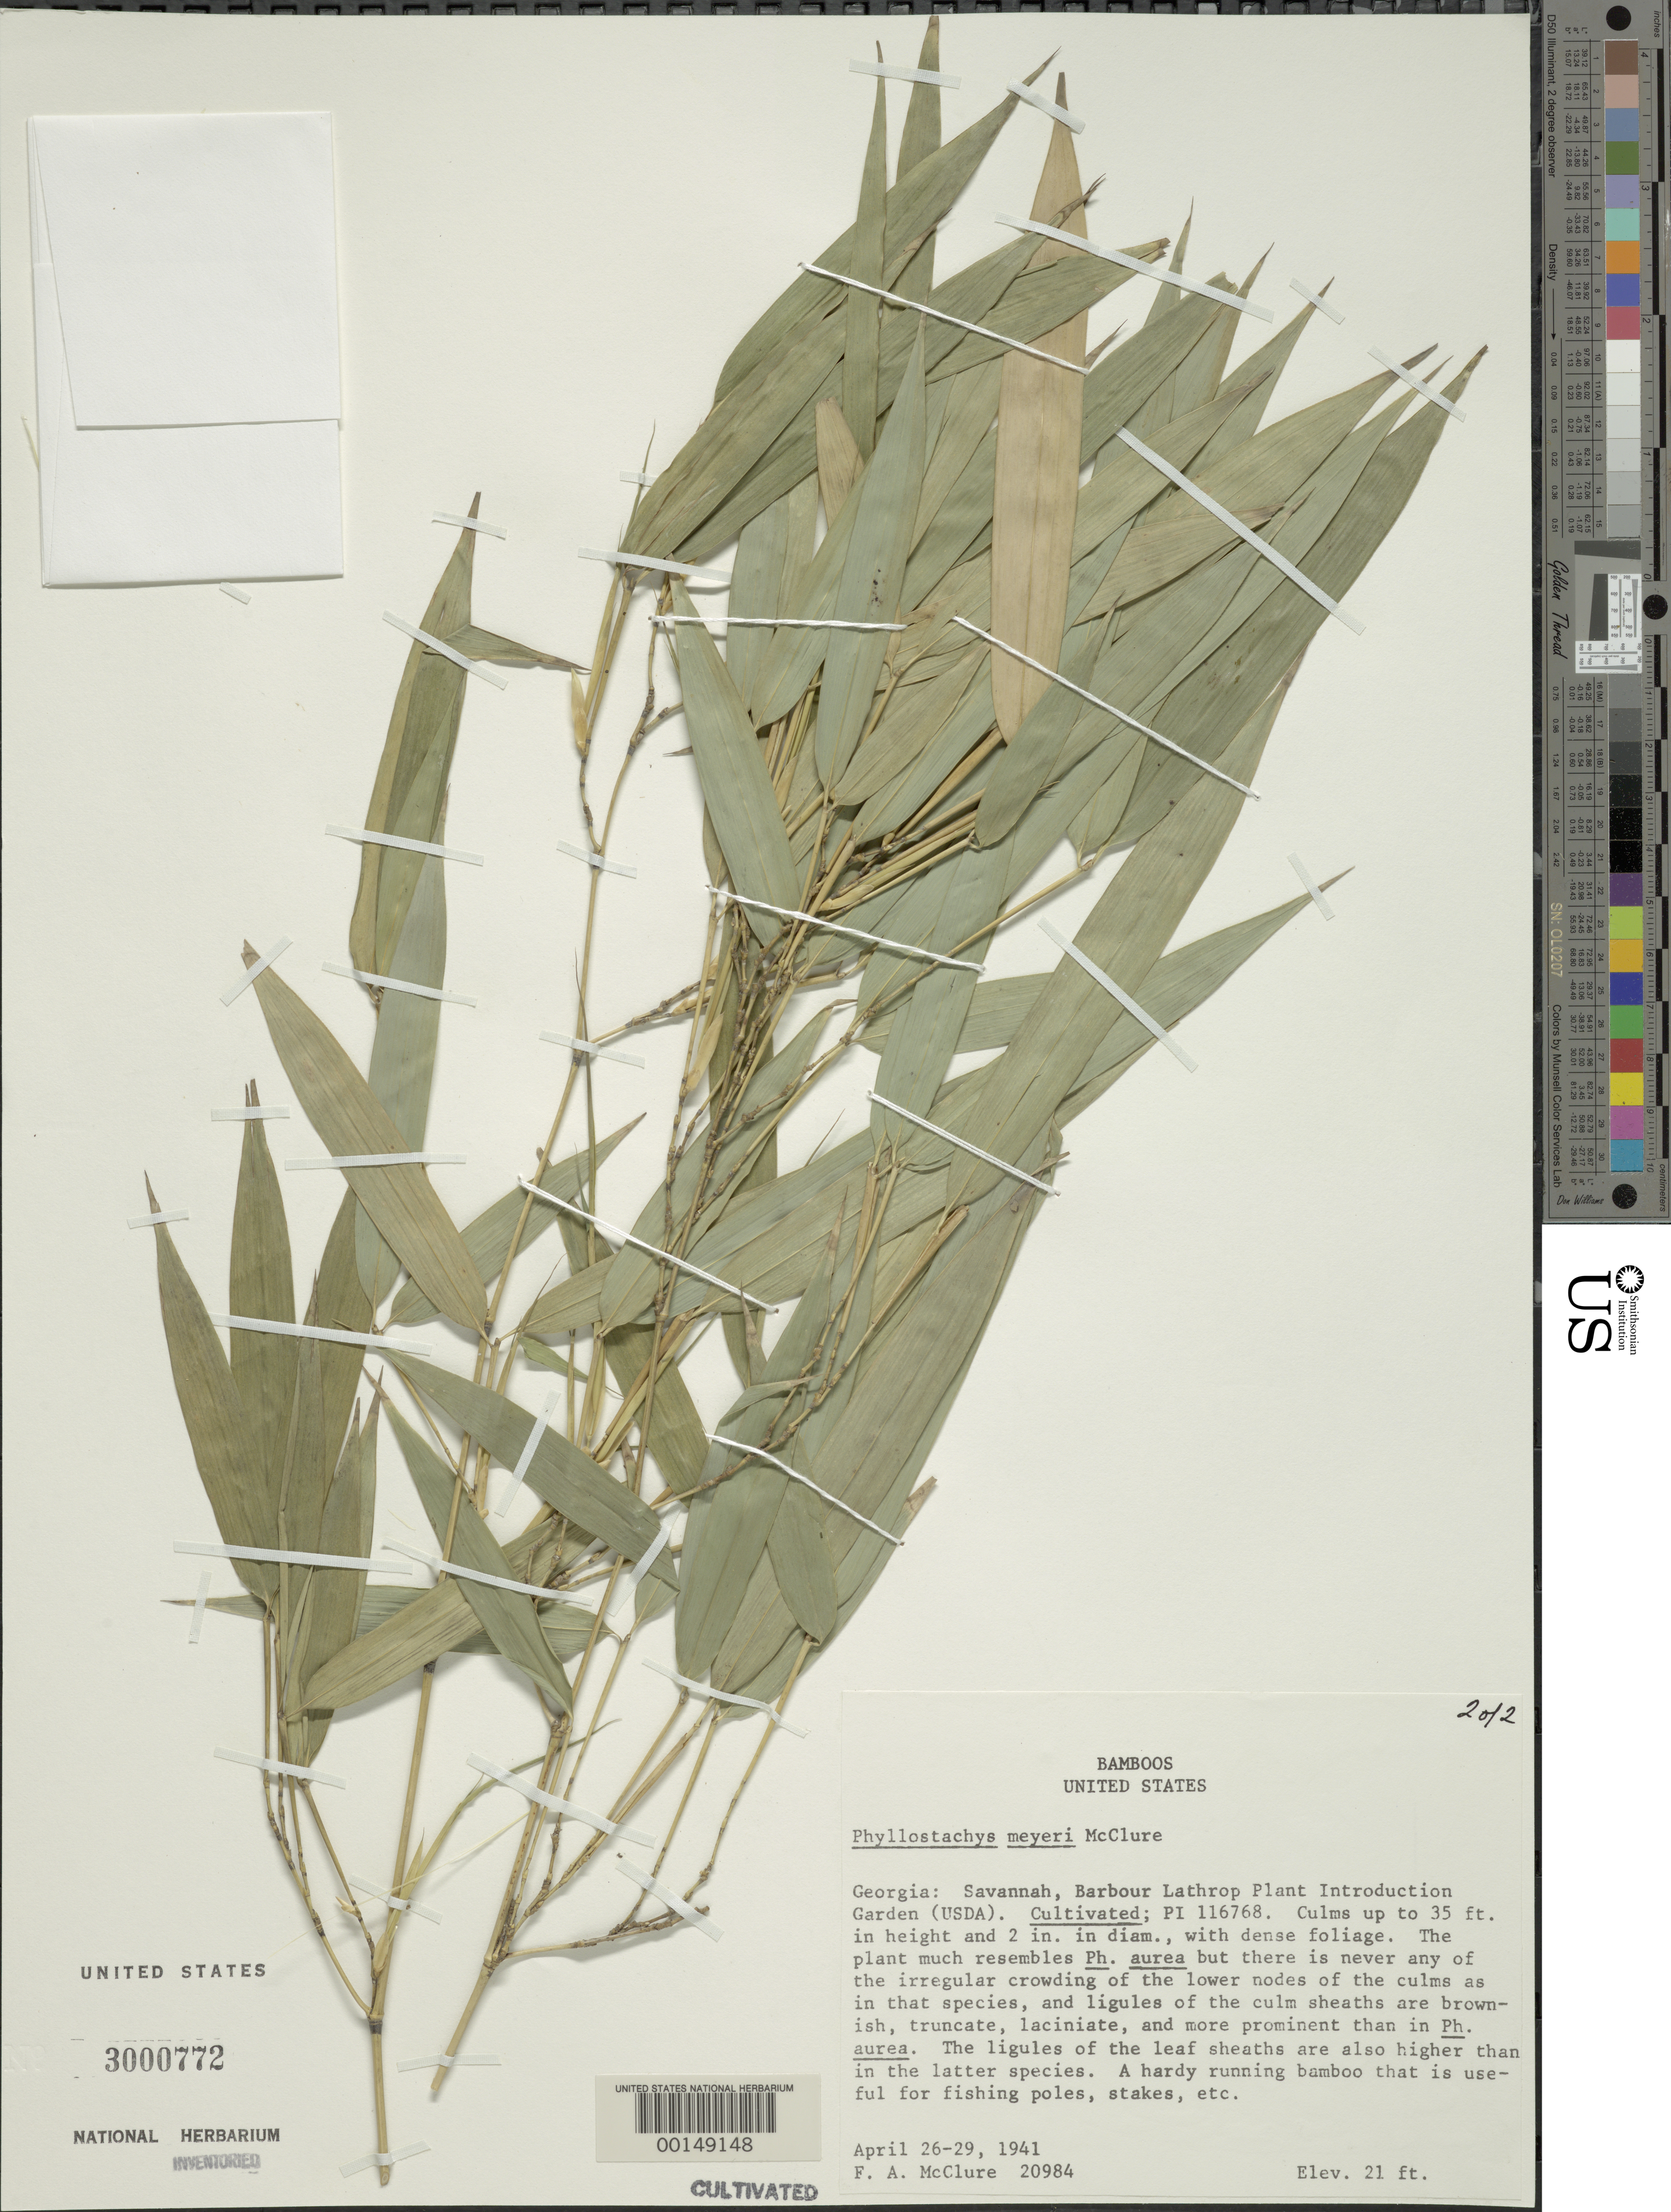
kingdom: Plantae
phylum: Tracheophyta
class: Liliopsida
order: Poales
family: Poaceae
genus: Phyllostachys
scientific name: Phyllostachys meyeri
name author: McClure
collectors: F. A. McClure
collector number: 20984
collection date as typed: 26 Apr 1941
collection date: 1941-04-26/1941-04-29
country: United States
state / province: Georgia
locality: Savannah, barbour lathrop p.i. garden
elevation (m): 6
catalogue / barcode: US 3000772